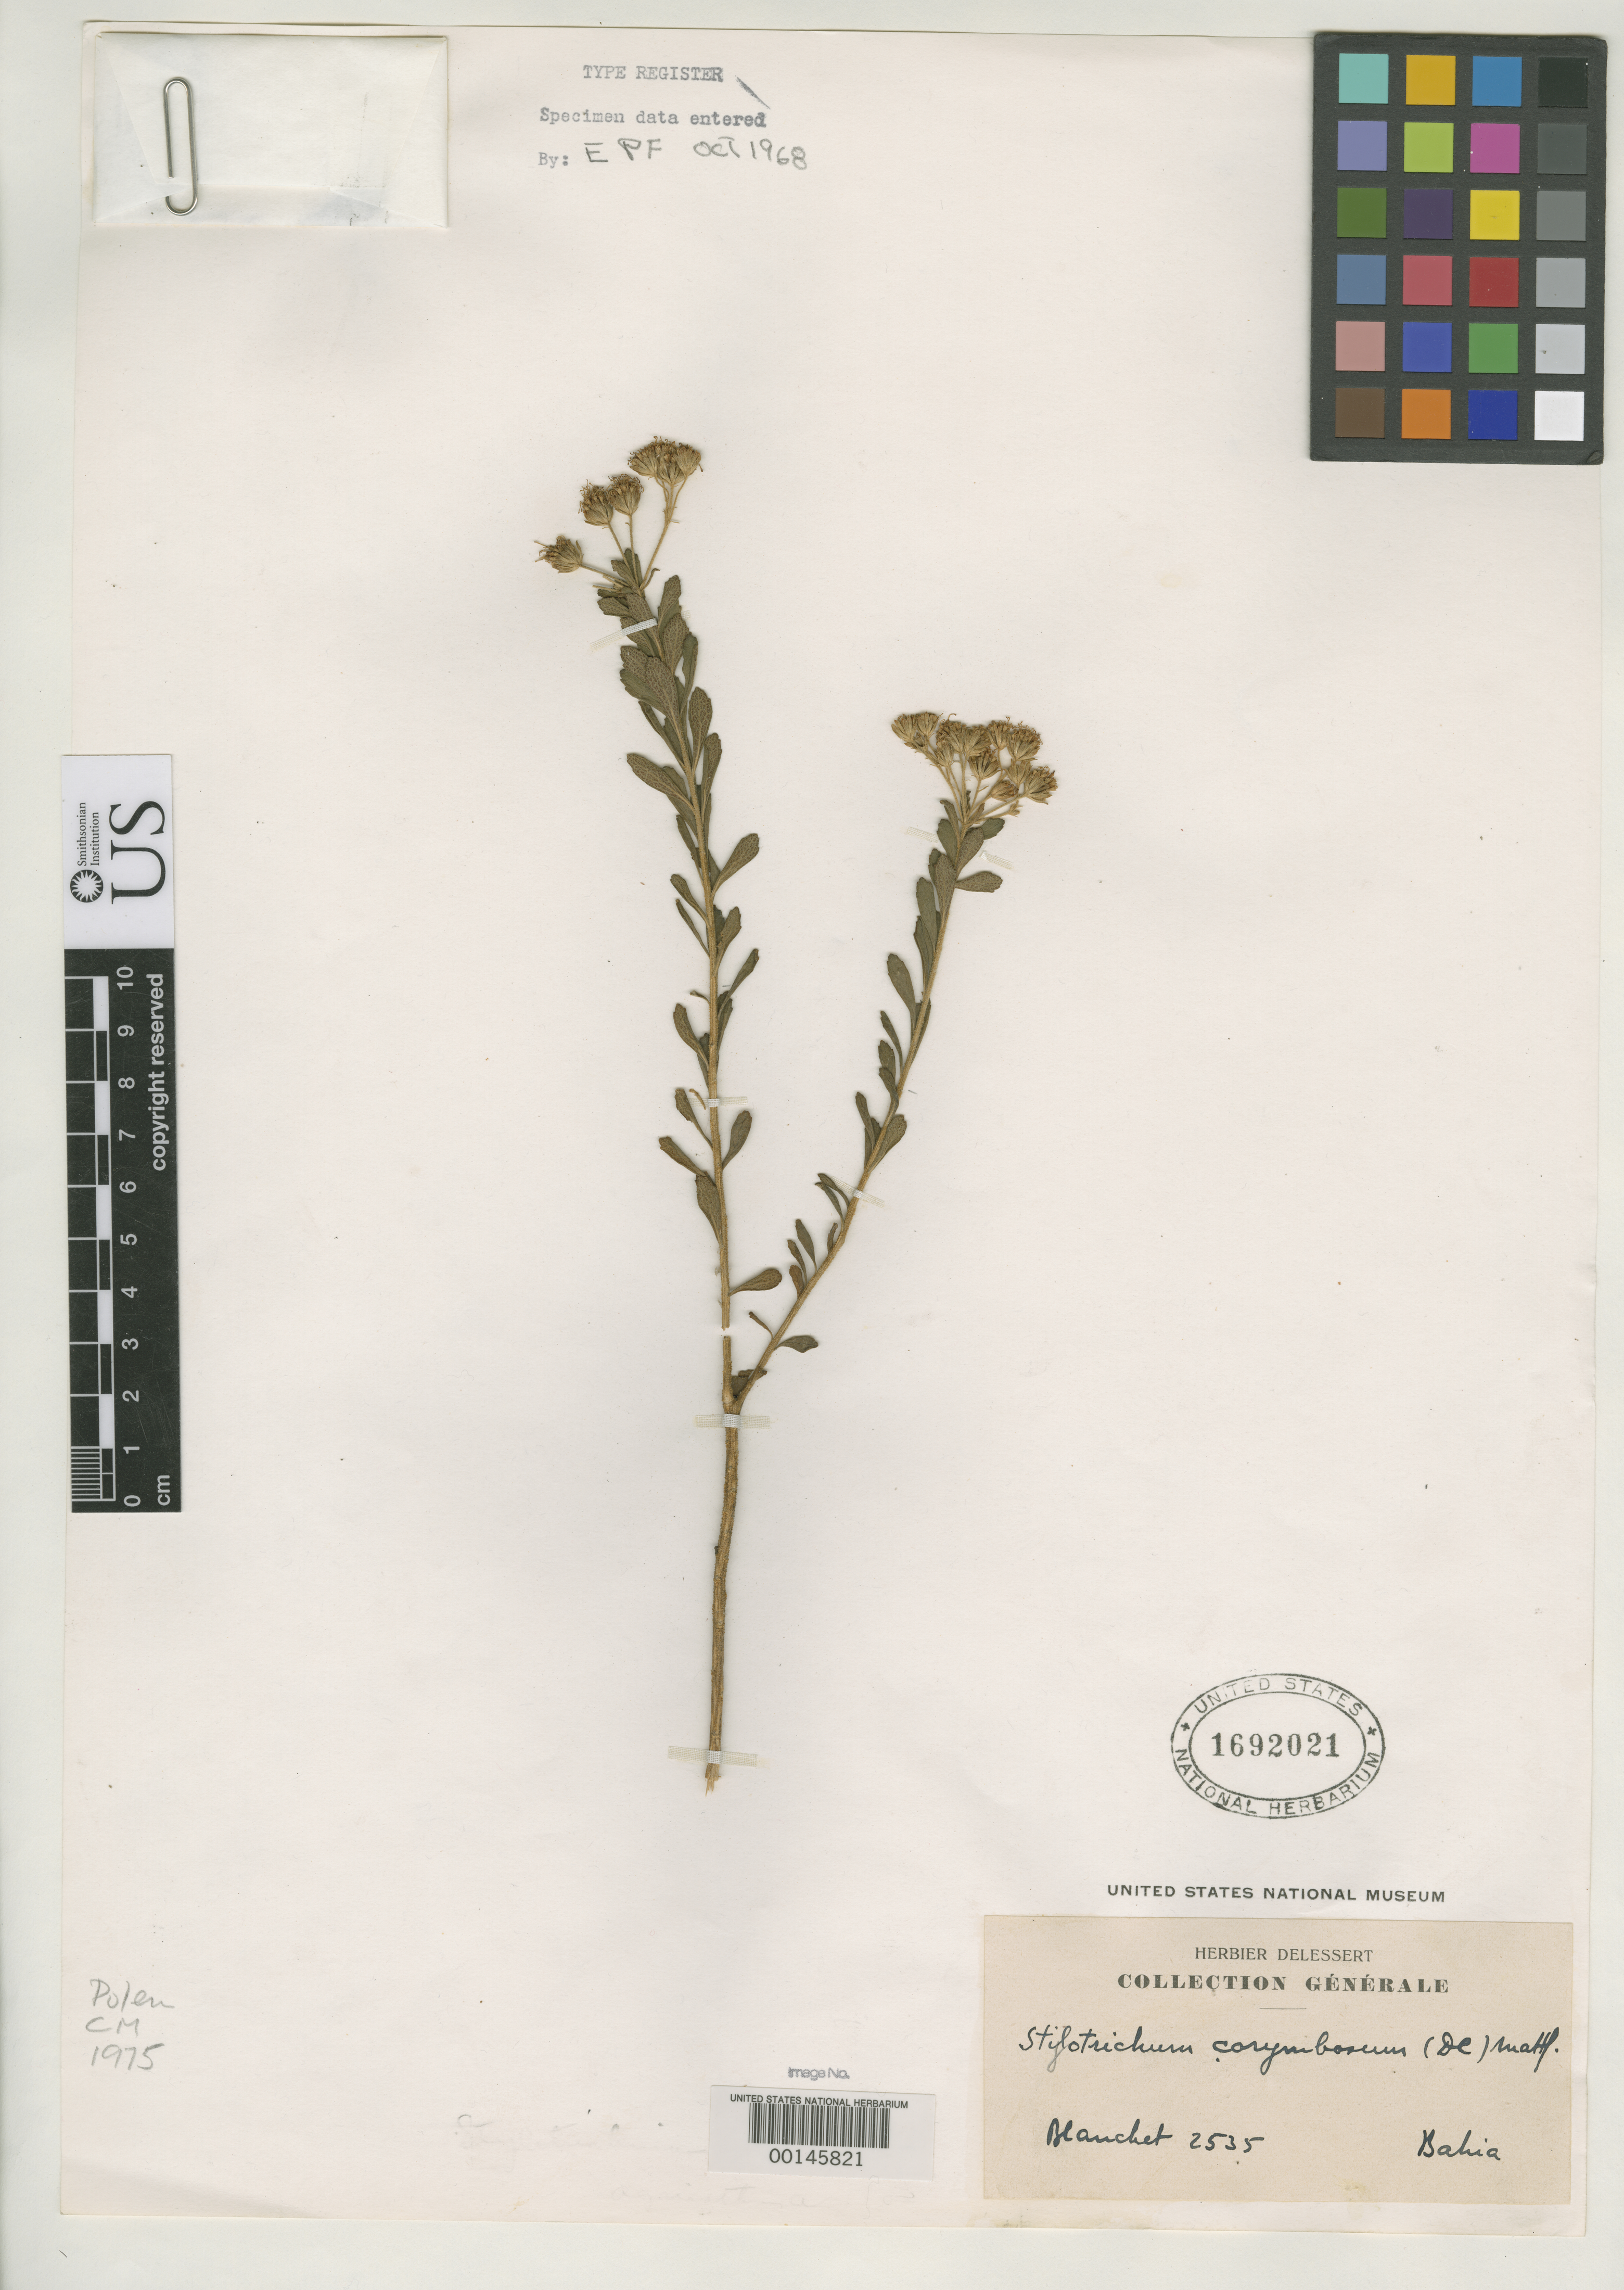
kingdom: Plantae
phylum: Tracheophyta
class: Magnoliopsida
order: Asterales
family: Asteraceae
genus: Agrianthus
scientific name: Agrianthus corymbosus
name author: DC.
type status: Type Collection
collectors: J. Blanchet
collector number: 2535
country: Brazil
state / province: Bahia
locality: North of Esplanda city on road to Jaquera.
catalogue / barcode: US 1692021